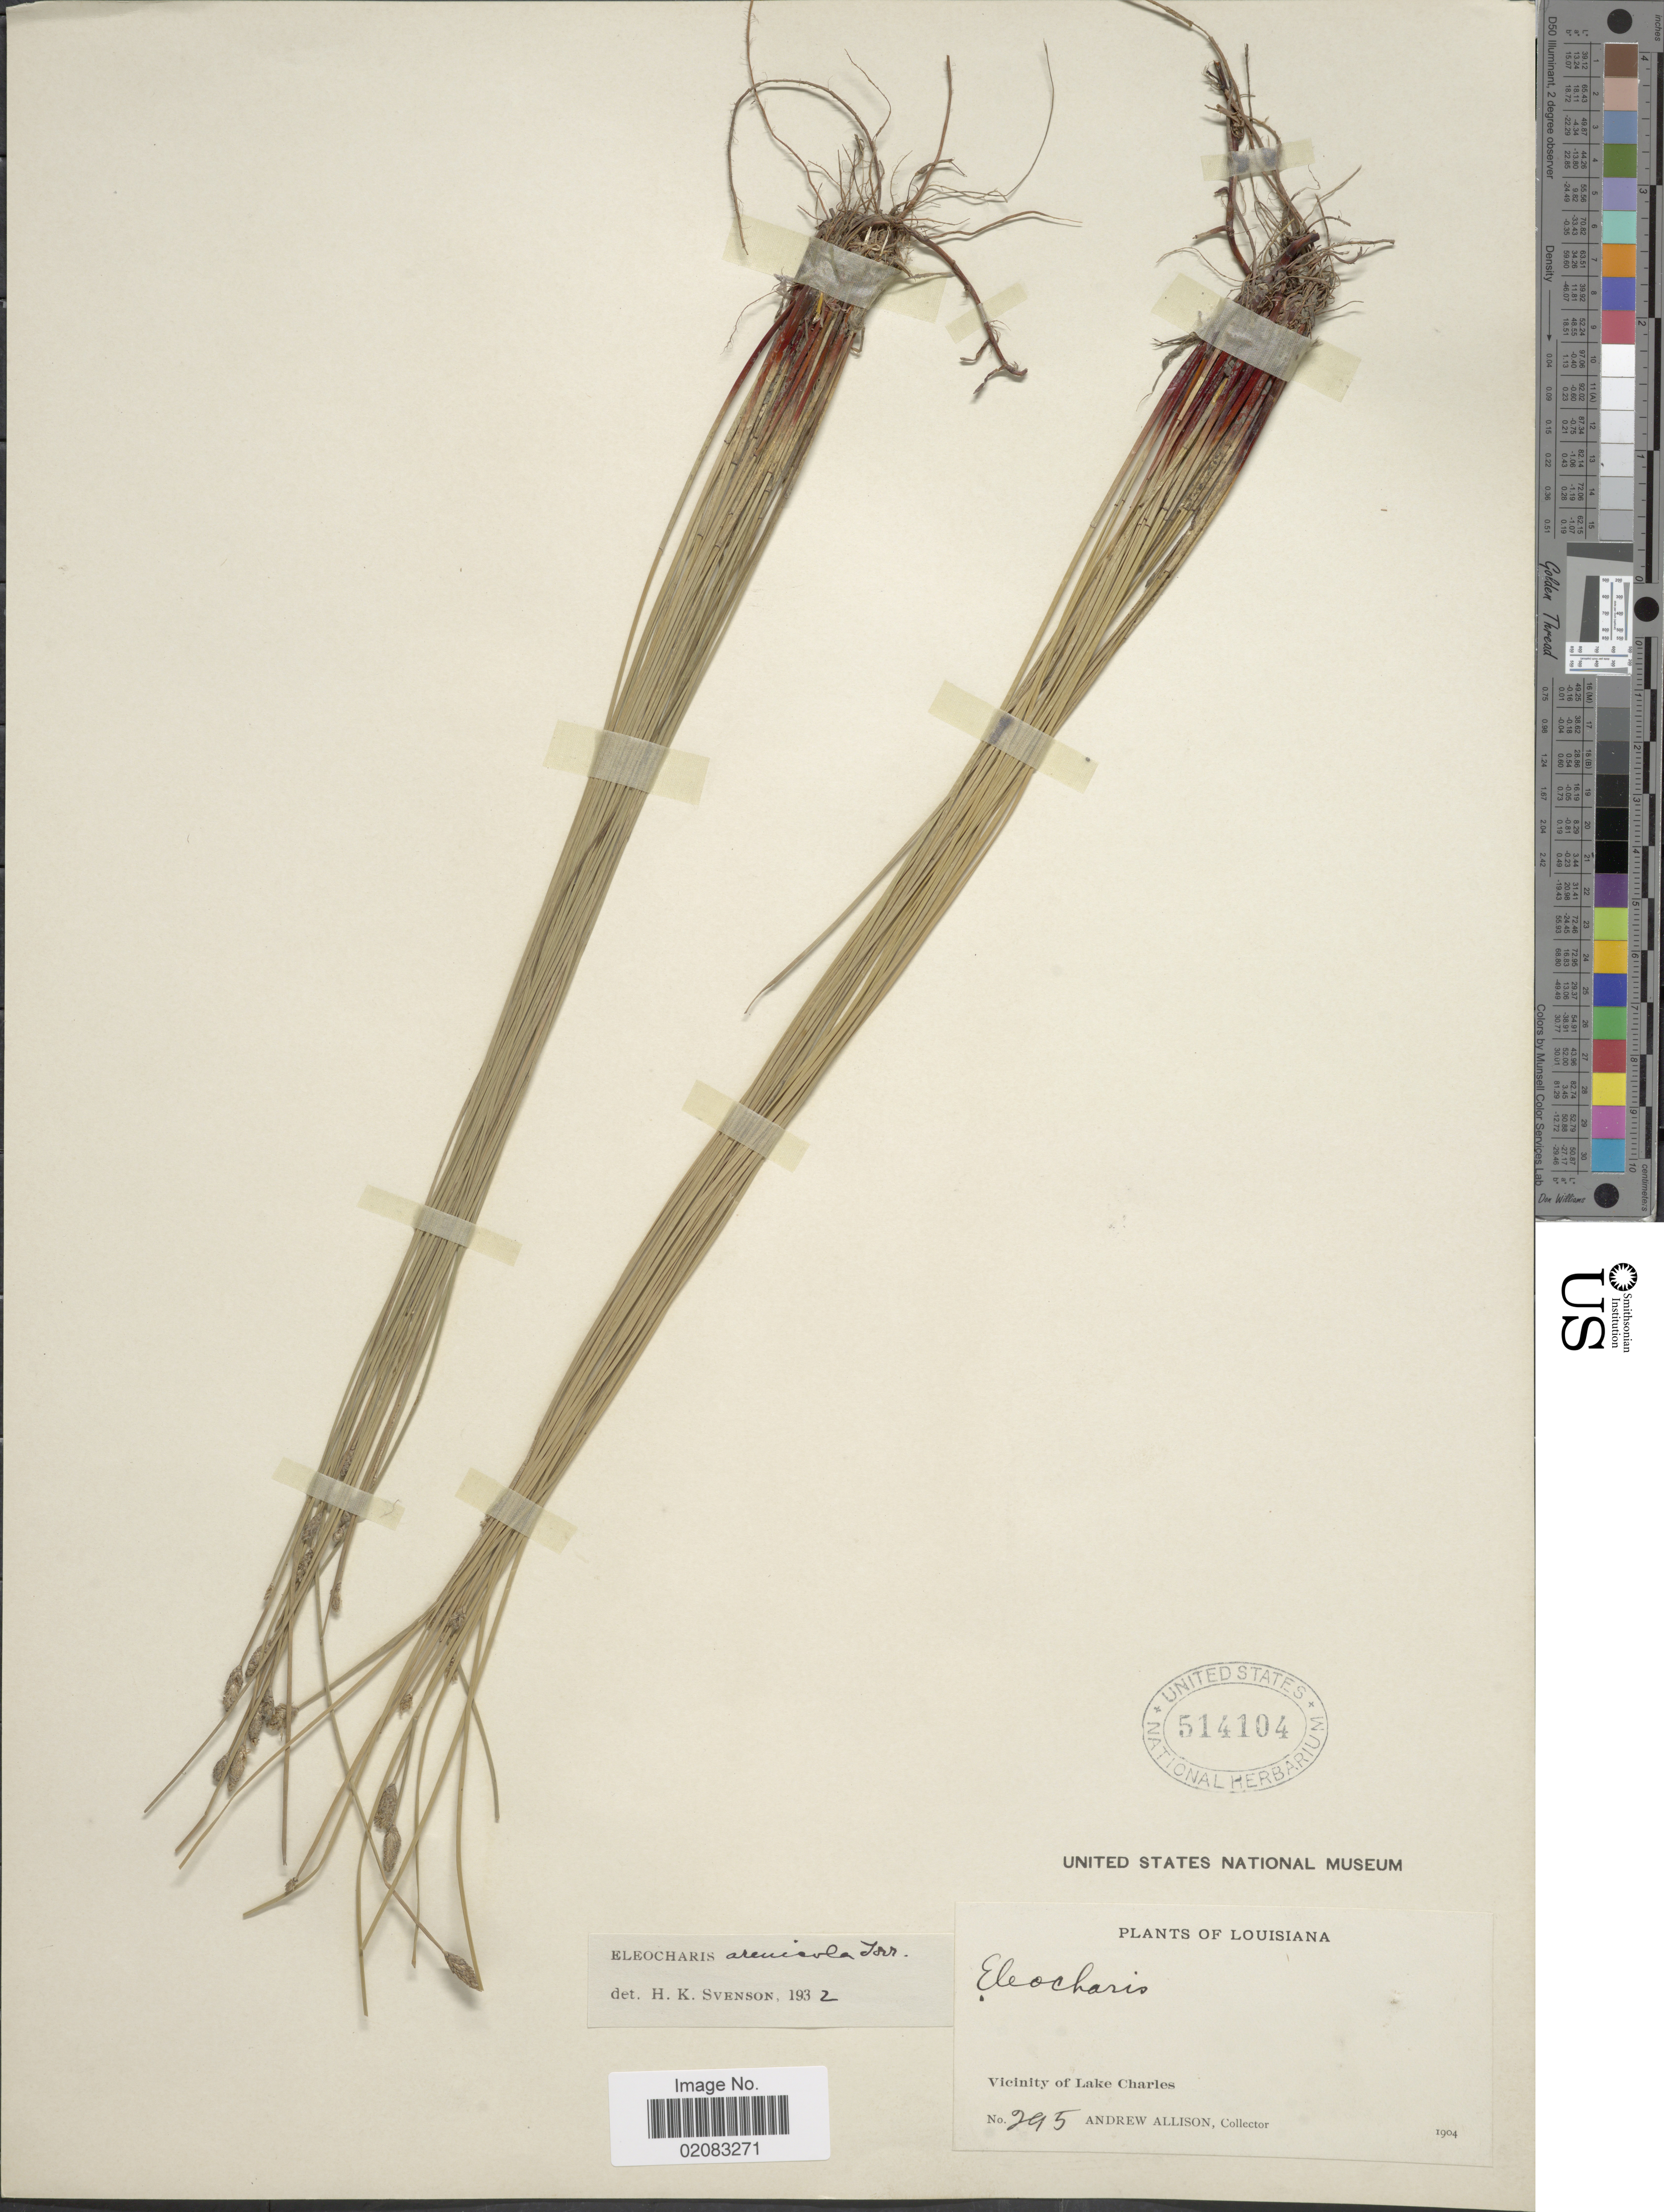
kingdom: Plantae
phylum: Tracheophyta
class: Liliopsida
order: Poales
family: Cyperaceae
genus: Eleocharis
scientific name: Eleocharis montevidensis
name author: Kunth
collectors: A. Allison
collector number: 295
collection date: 1904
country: United States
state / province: Louisiana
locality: Vicinity of Lake Charles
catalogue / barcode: US 514104